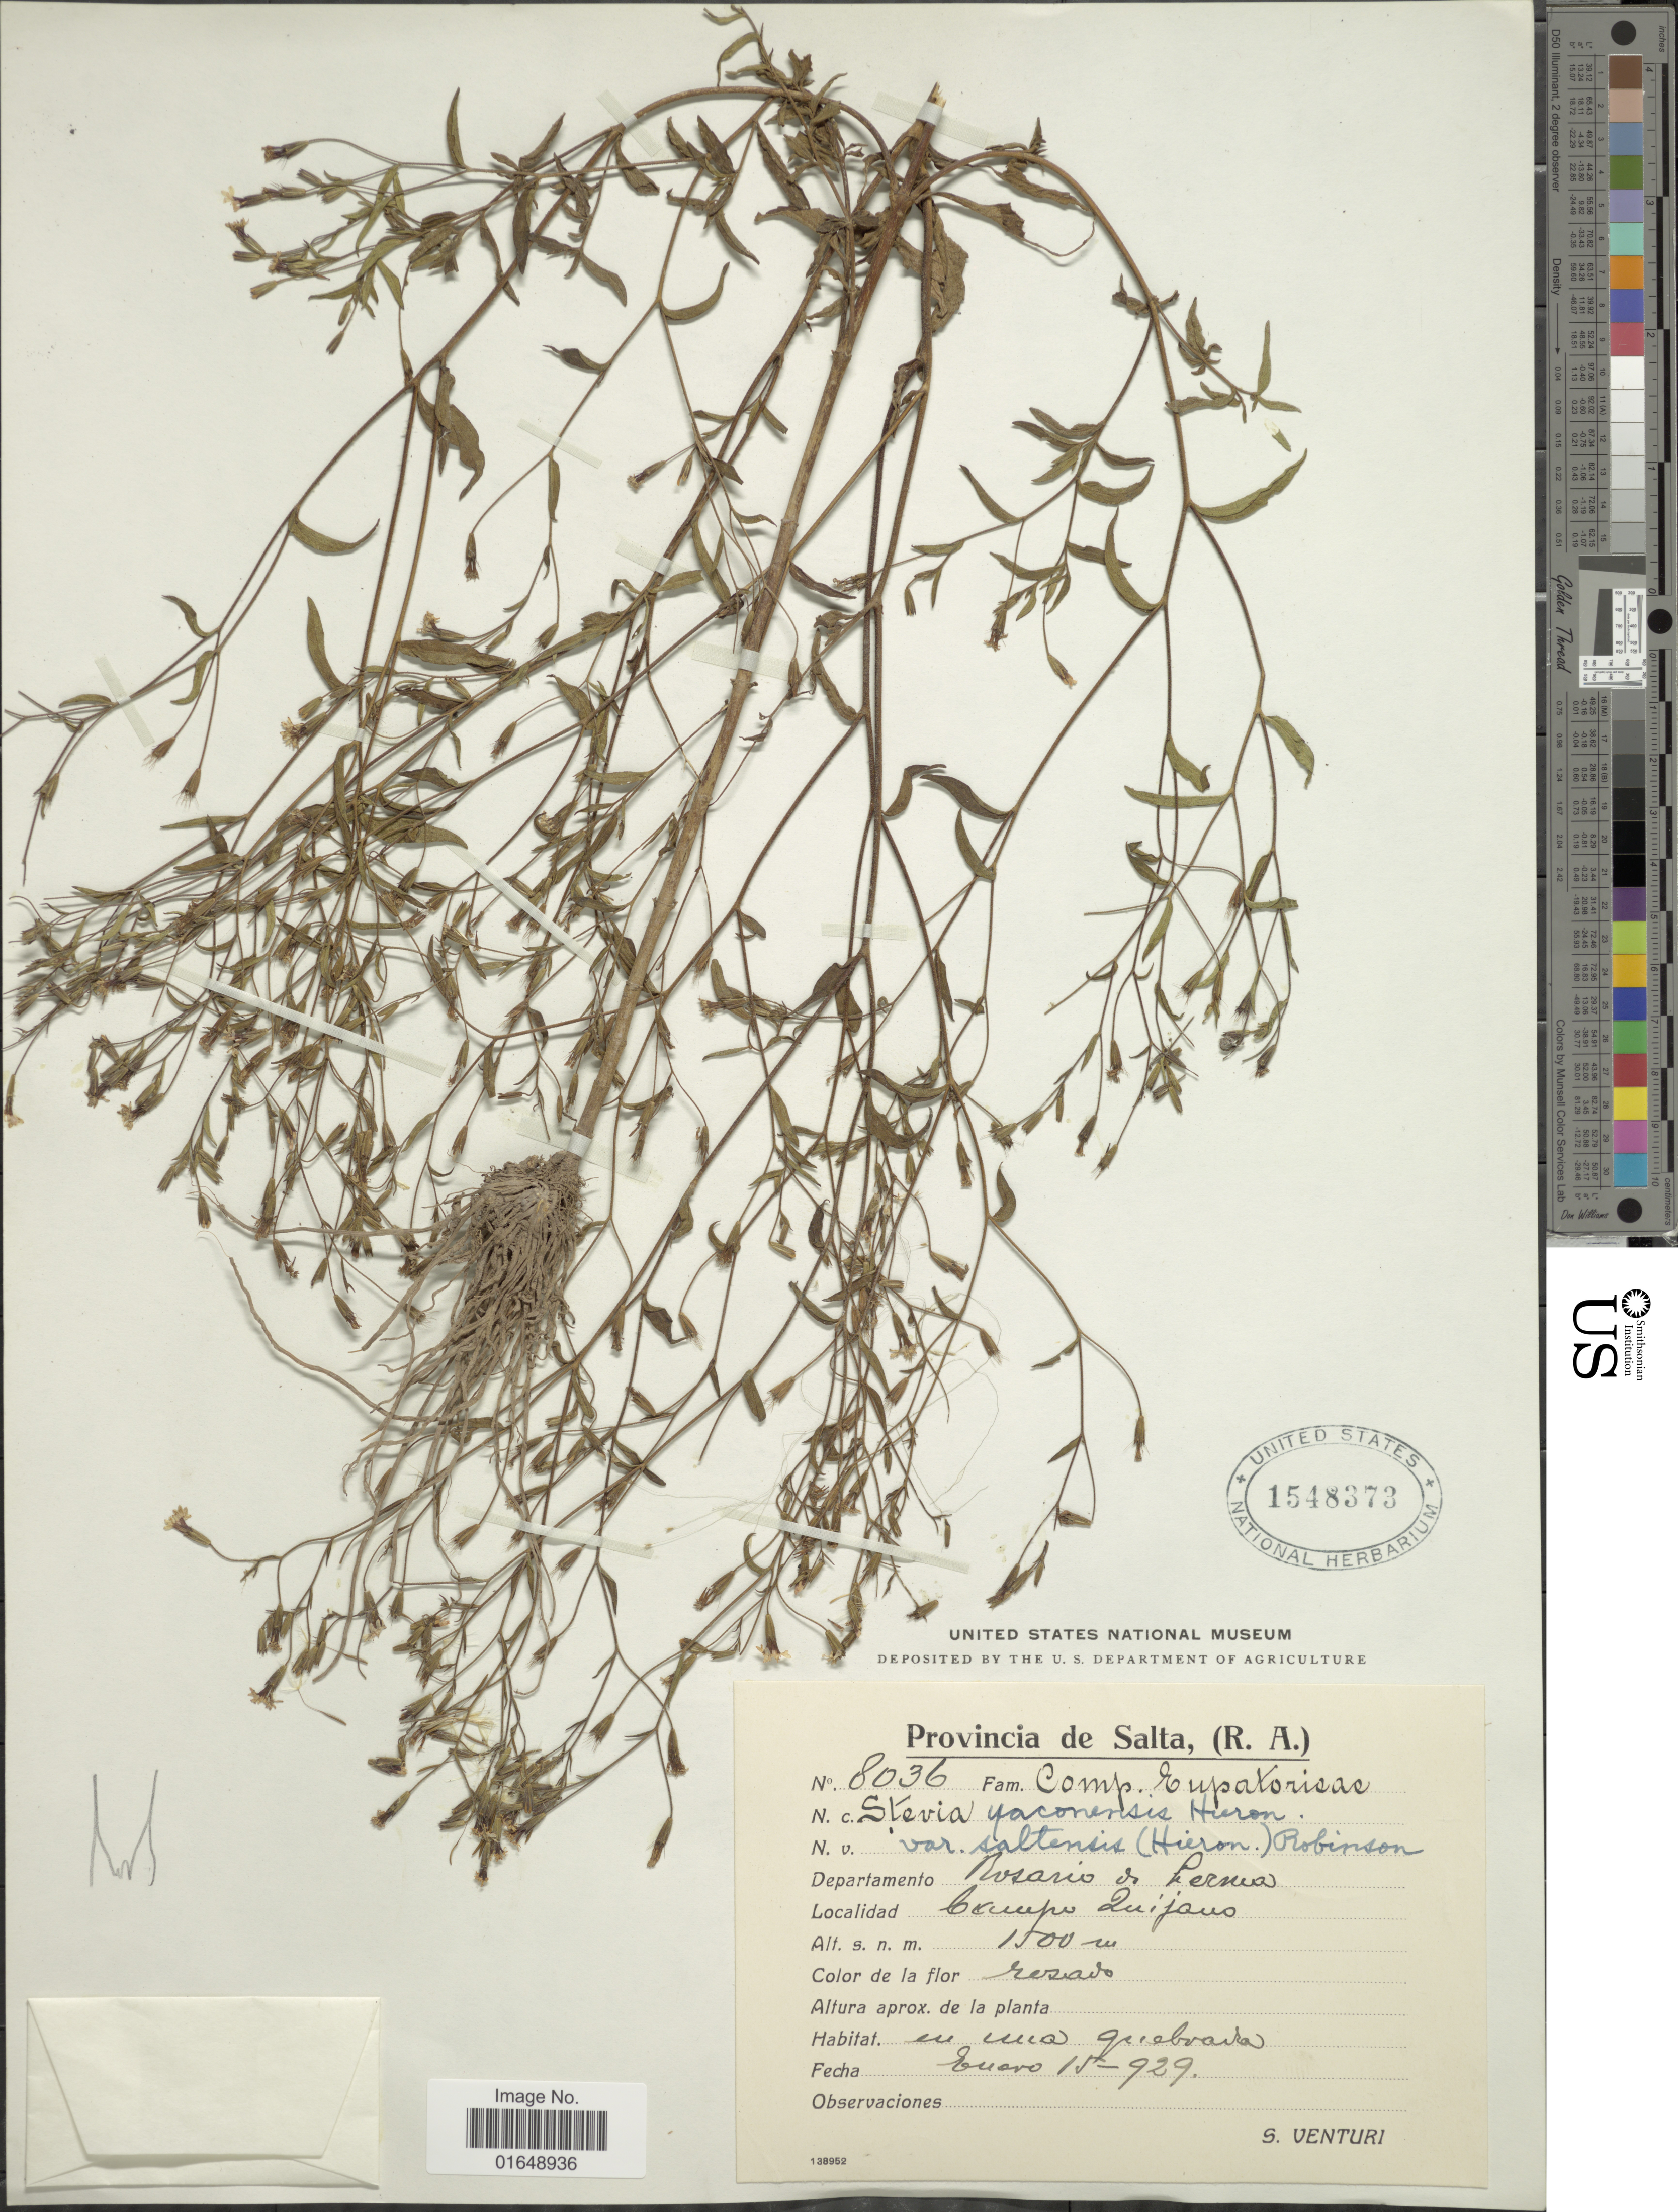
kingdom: Plantae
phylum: Tracheophyta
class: Magnoliopsida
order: Asterales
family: Asteraceae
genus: Stevia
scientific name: Stevia yaconensis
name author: Hieron.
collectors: S. Venturi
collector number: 8036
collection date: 1929-01-15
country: Argentina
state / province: Salta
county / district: Rosario de Lerma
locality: Campo Quijano.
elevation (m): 1500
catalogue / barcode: US 1548373